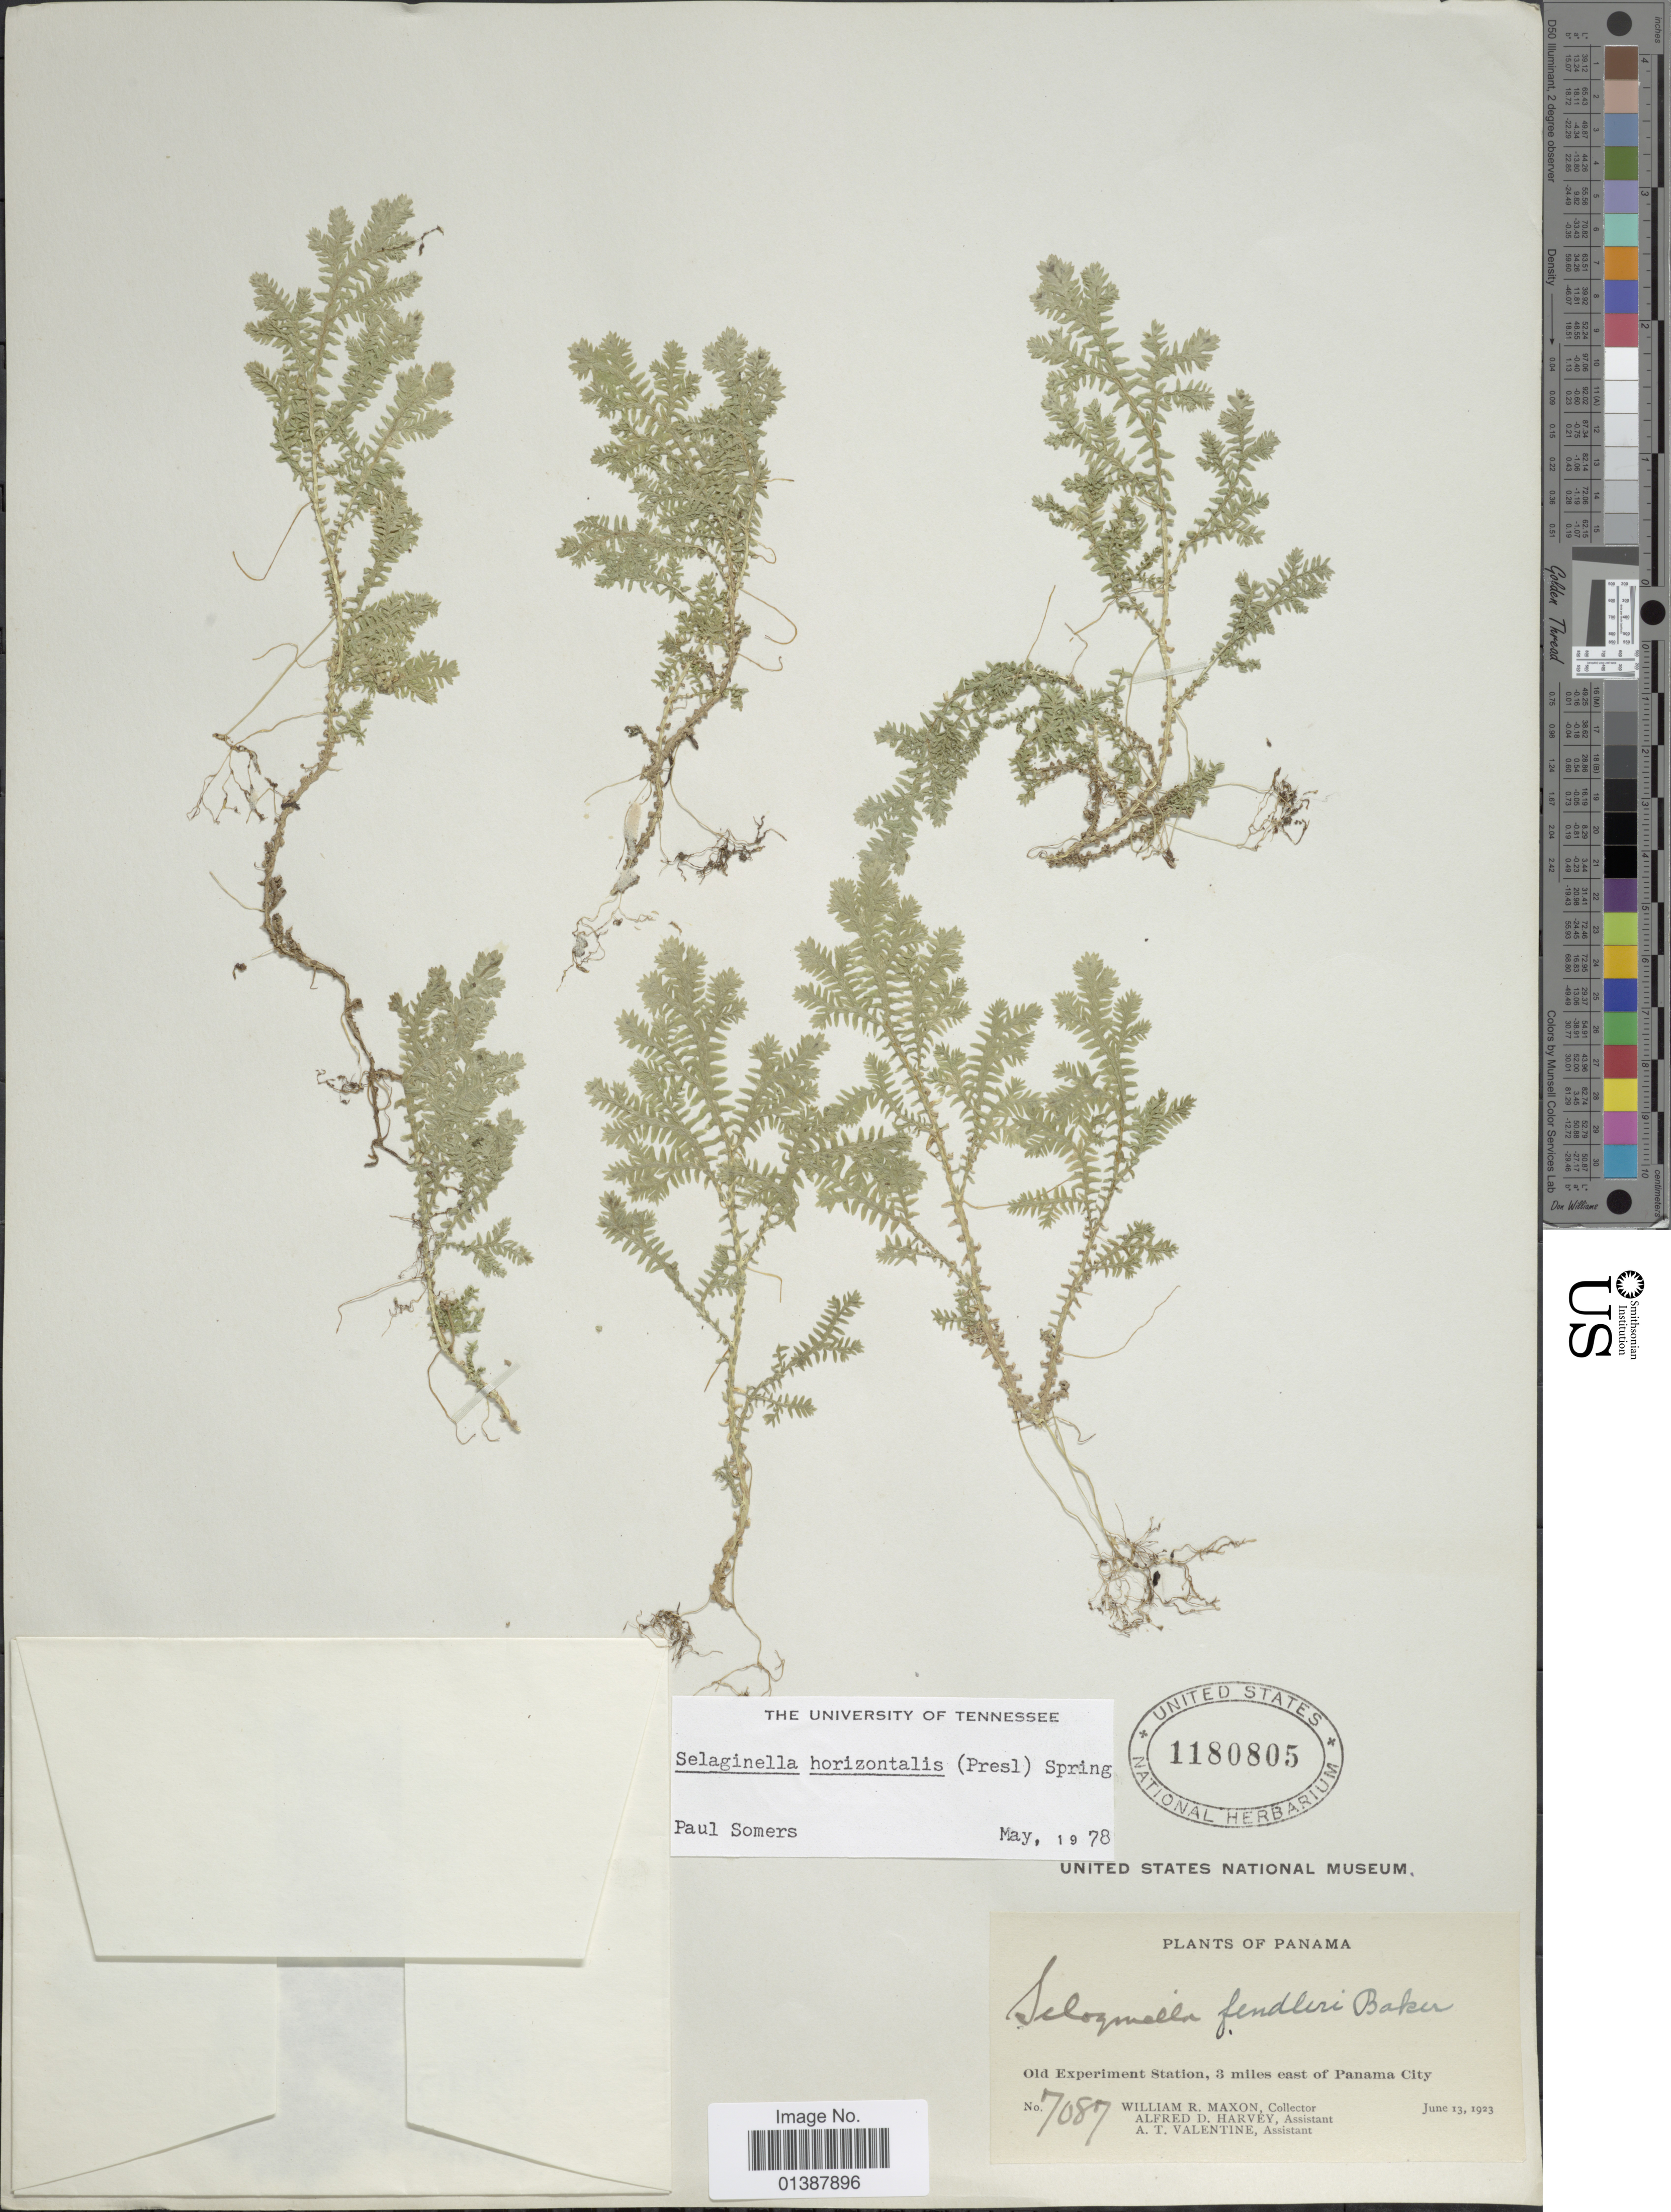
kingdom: Plantae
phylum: Tracheophyta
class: Lycopodiopsida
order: Selaginellales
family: Selaginellaceae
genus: Selaginella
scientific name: Selaginella horizontalis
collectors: W. R. Maxon, A. D. Harvey & A. Valentine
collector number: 7087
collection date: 1923-06-13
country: Panama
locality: Old Experiment Station, 3 miles east of Panama City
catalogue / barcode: US 1180805